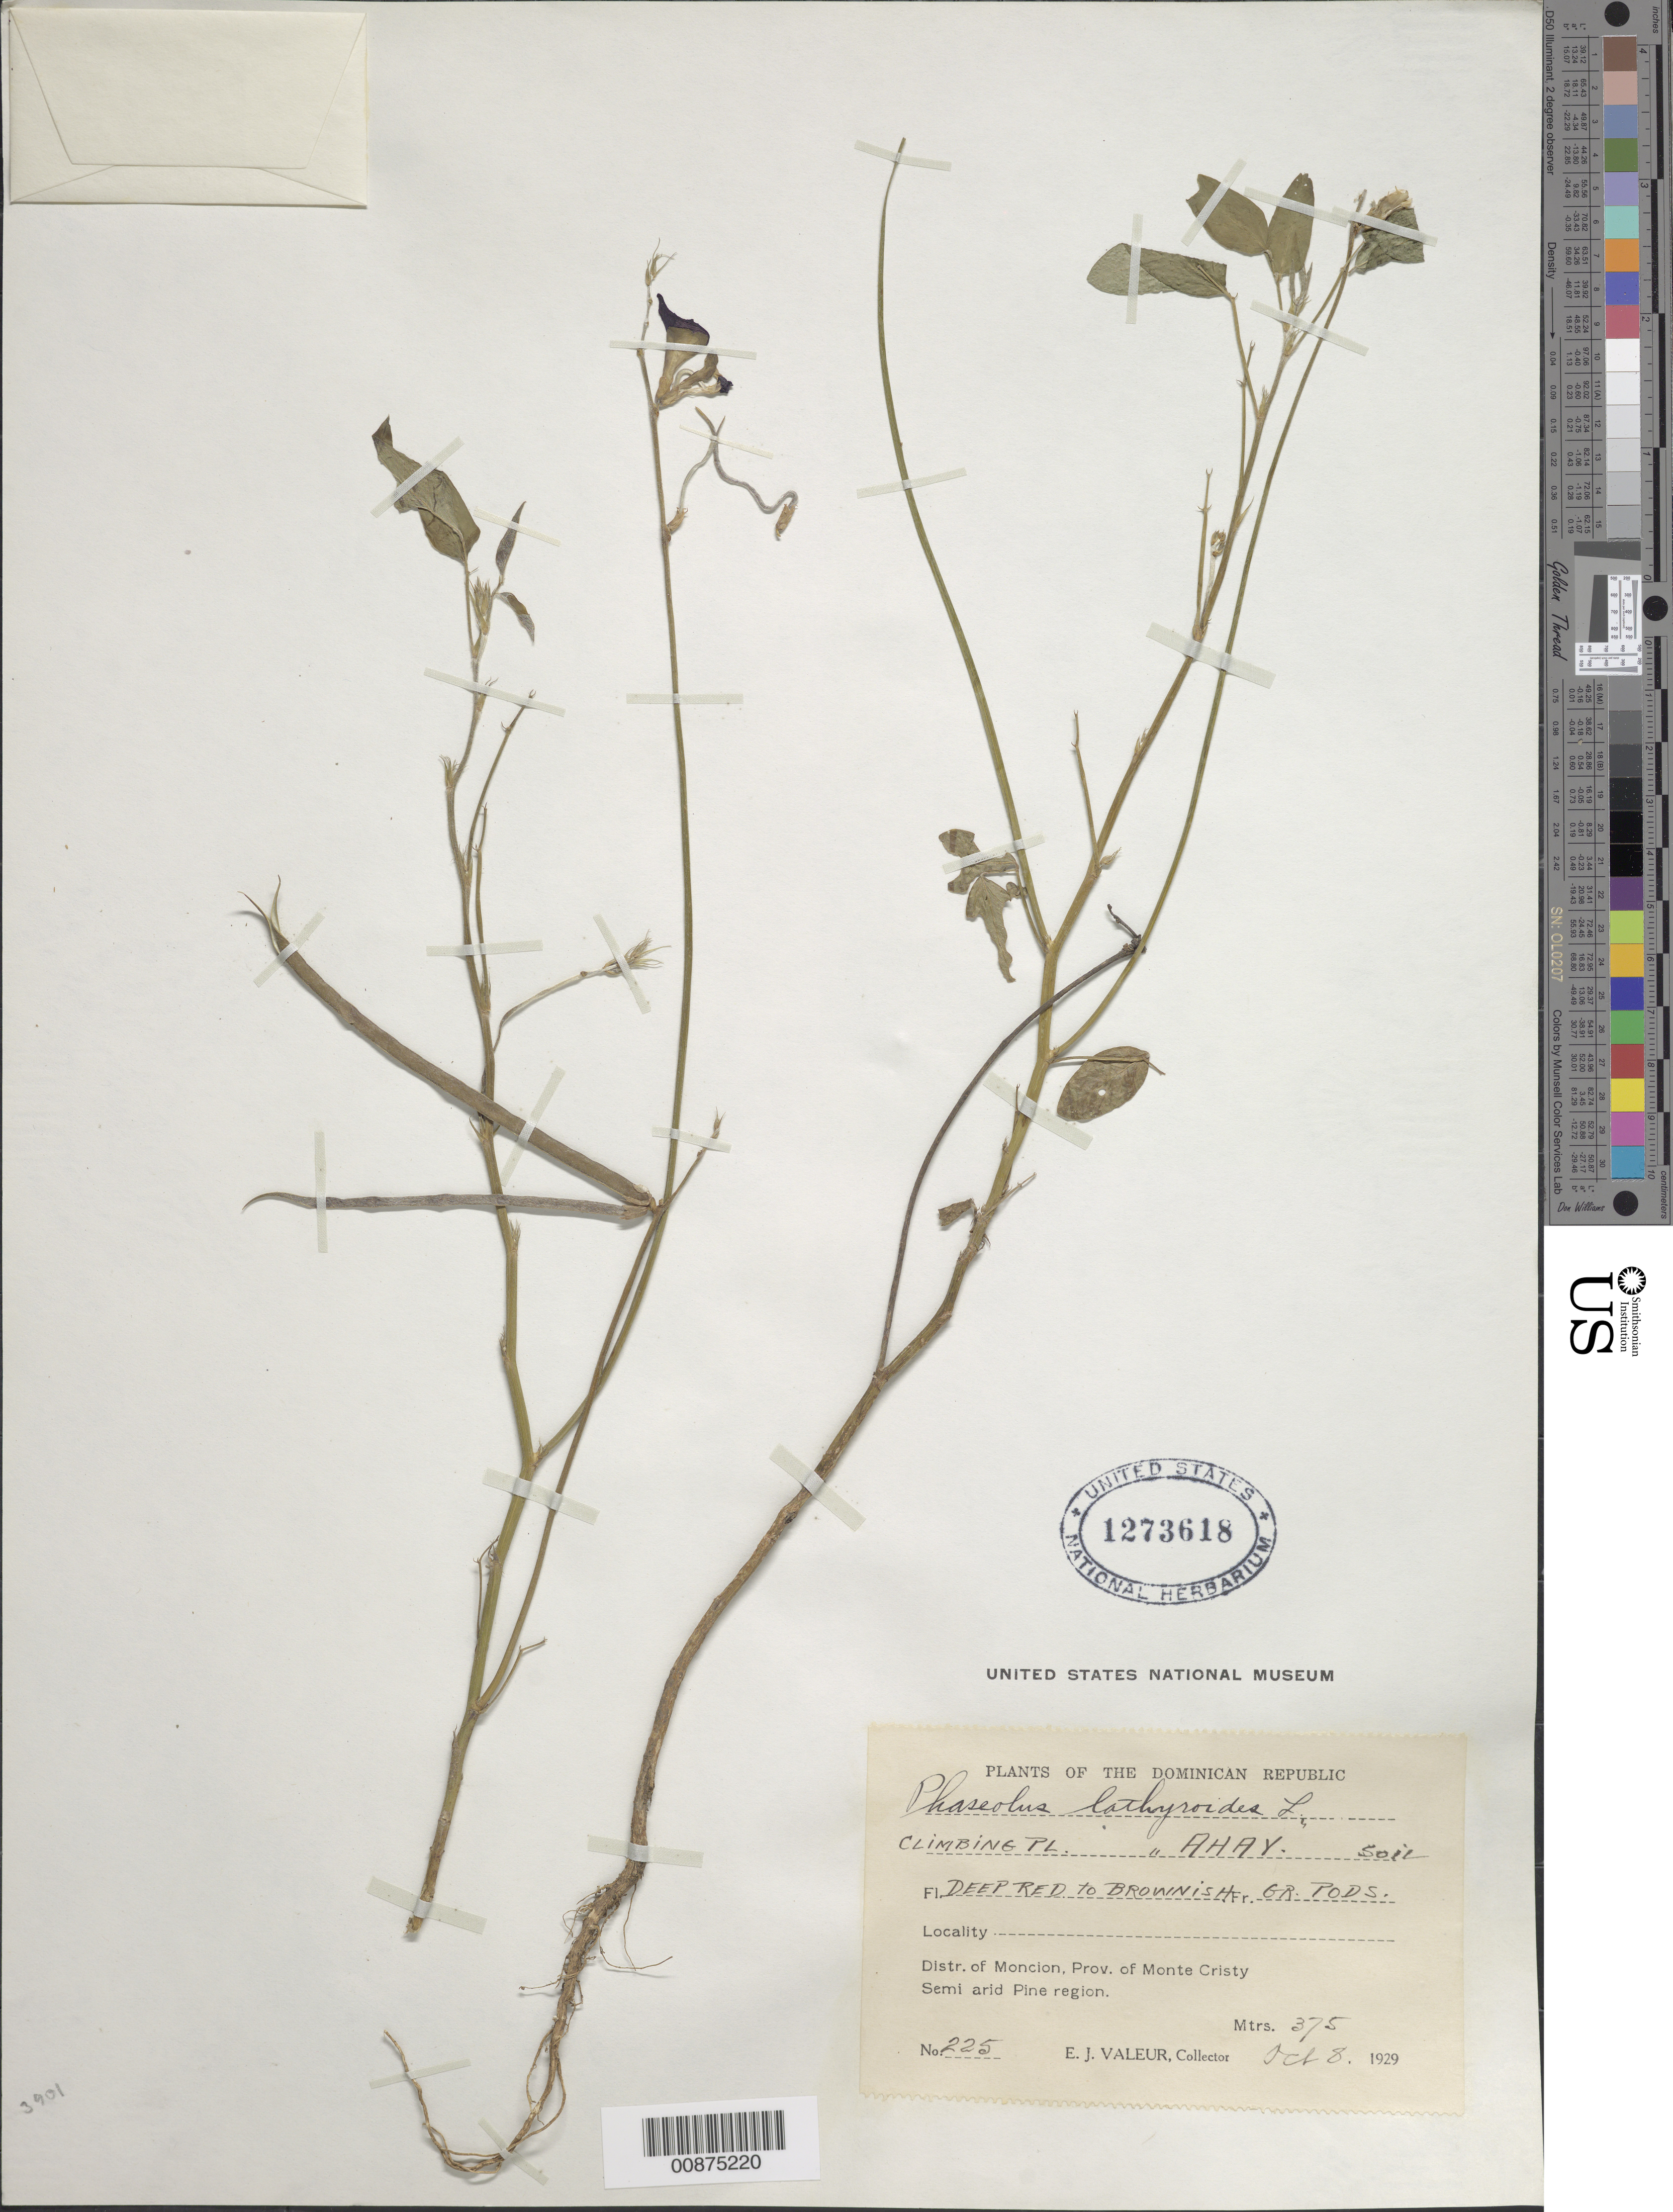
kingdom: Plantae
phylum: Tracheophyta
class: Magnoliopsida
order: Fabales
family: Fabaceae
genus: Macroptilium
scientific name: Macroptilium lathyroides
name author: (L.) Urb.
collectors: E. Valeur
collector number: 225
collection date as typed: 08 Oct 1929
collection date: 1929-10-08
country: Dominican Republic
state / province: Monte Cristi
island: Hispaniola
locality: Distr. of Monción.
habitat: Semi arid Pine region. Soil.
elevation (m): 375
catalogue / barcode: US 1273618